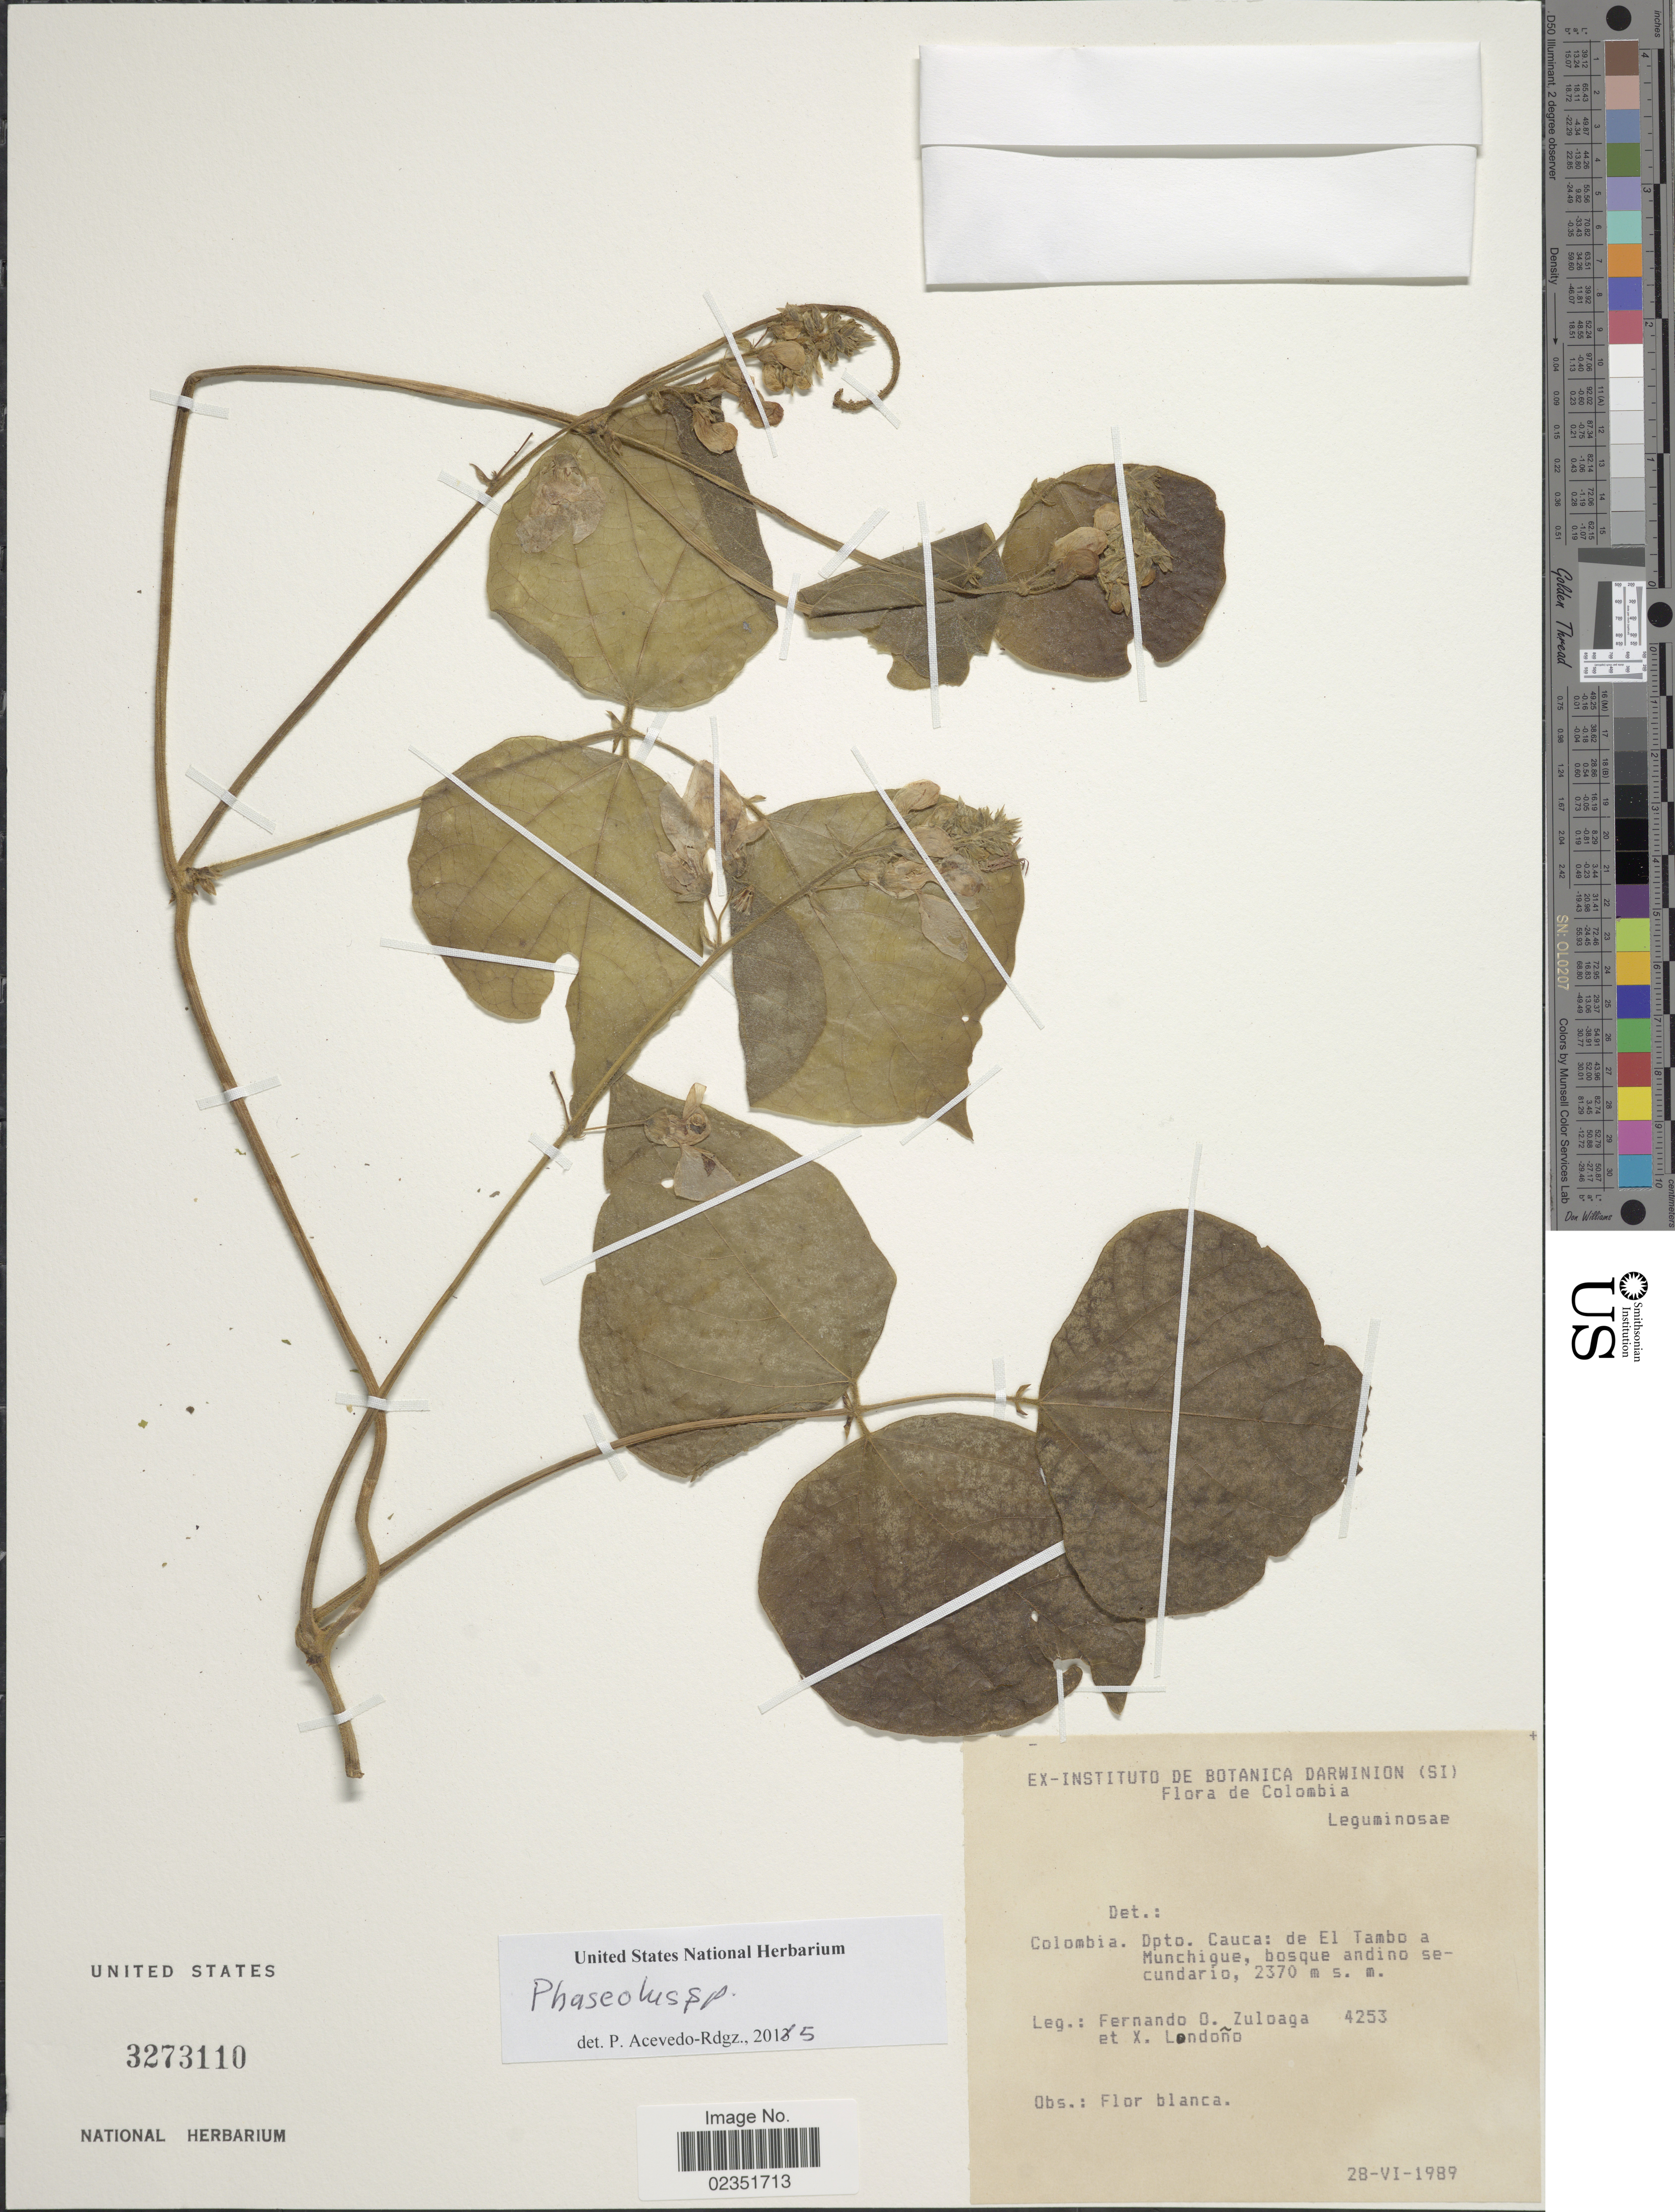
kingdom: Plantae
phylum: Tracheophyta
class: Magnoliopsida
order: Fabales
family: Fabaceae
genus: Phaseolus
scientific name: Phaseolus sp.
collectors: F. O. Zuloaga & X. Londoño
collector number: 4253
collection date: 1989-06-28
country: Colombia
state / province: Cauca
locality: De El Tambo a Munchigue, bosque andino secundario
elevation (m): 2370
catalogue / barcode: US 3273110